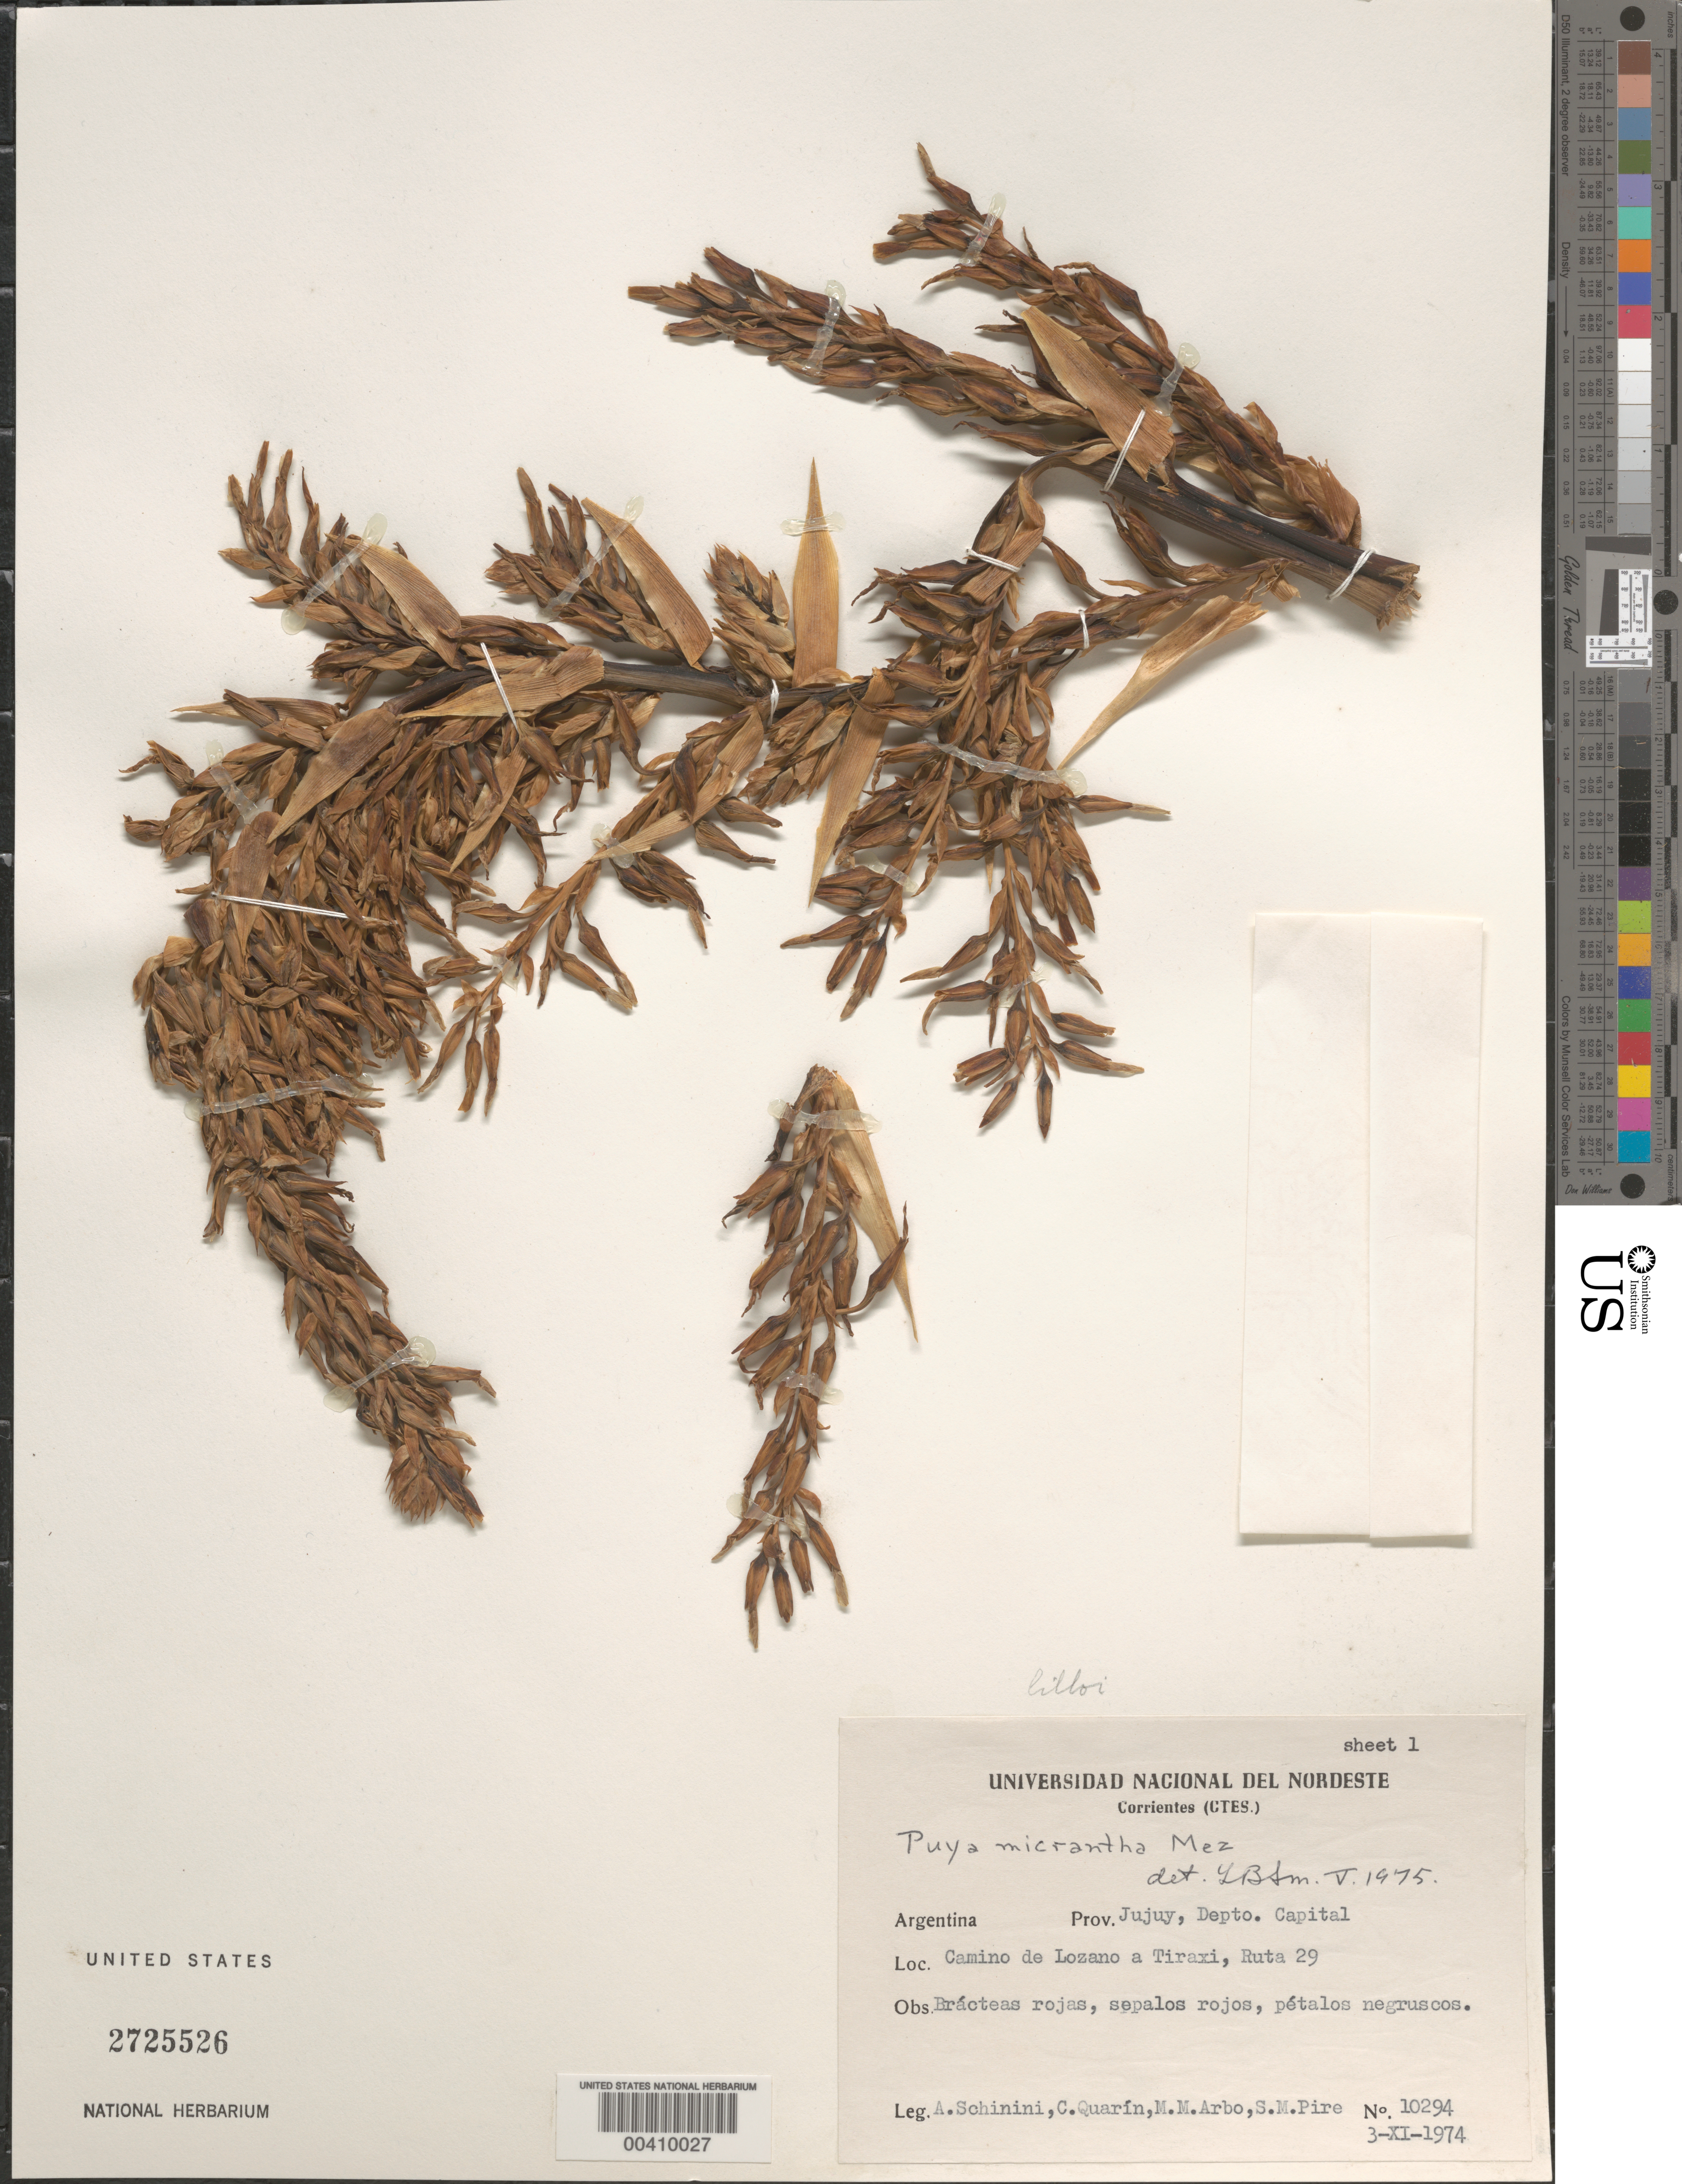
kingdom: Plantae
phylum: Tracheophyta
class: Liliopsida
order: Poales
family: Bromeliaceae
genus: Puya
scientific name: Puya lilloi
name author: A. Cast.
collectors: C. Schinini, C. Quarin, M. M. Arbo & S. Pire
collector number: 10294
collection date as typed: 03 Nov 1974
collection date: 1974-11-03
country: Argentina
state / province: Jujuy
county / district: Capital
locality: Camino de Lozano a Tiraxi, ruta 29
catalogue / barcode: US 2725526